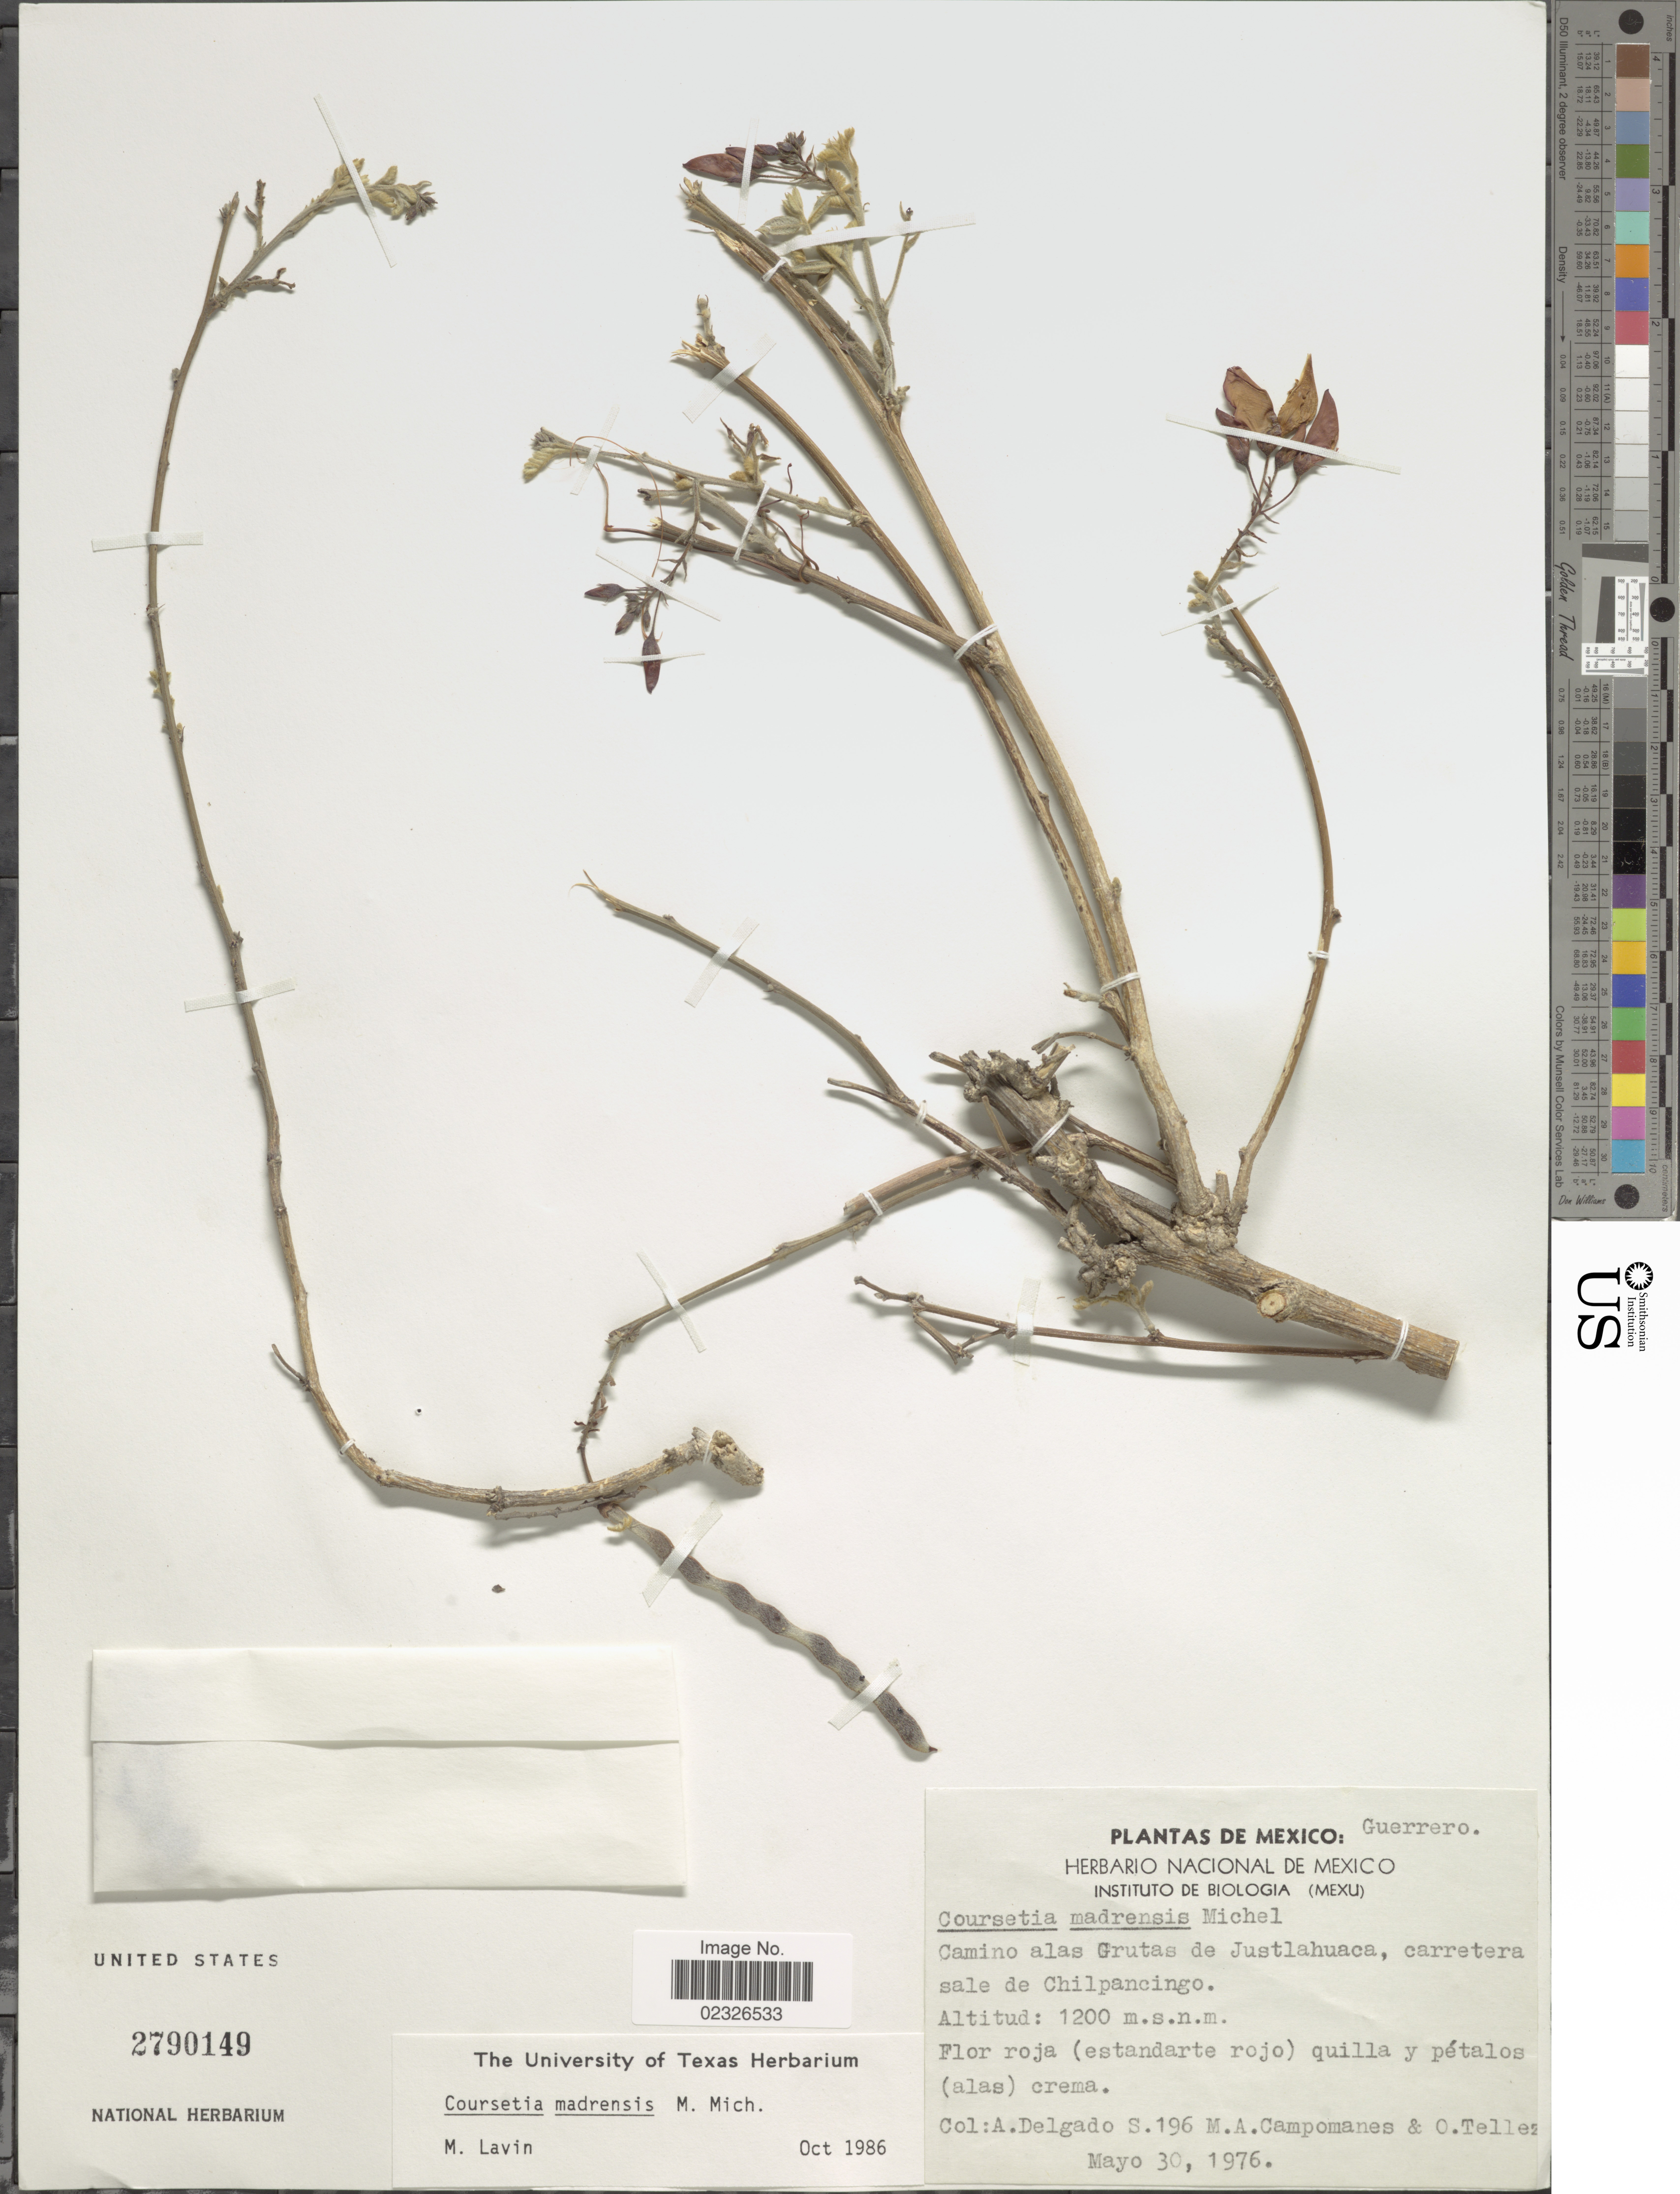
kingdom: Plantae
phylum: Tracheophyta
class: Magnoliopsida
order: Fabales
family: Fabaceae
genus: Coursetia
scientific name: Coursetia madrensis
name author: Micheli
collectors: A. Delgado S., M. Campomanes & O. Tellez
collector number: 196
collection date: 1976-05-30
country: Mexico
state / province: Guerrero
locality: Camino alas Grutas de Justlahuaca, carretera sale de Chilpancingo.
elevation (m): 1200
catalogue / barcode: US 2790149